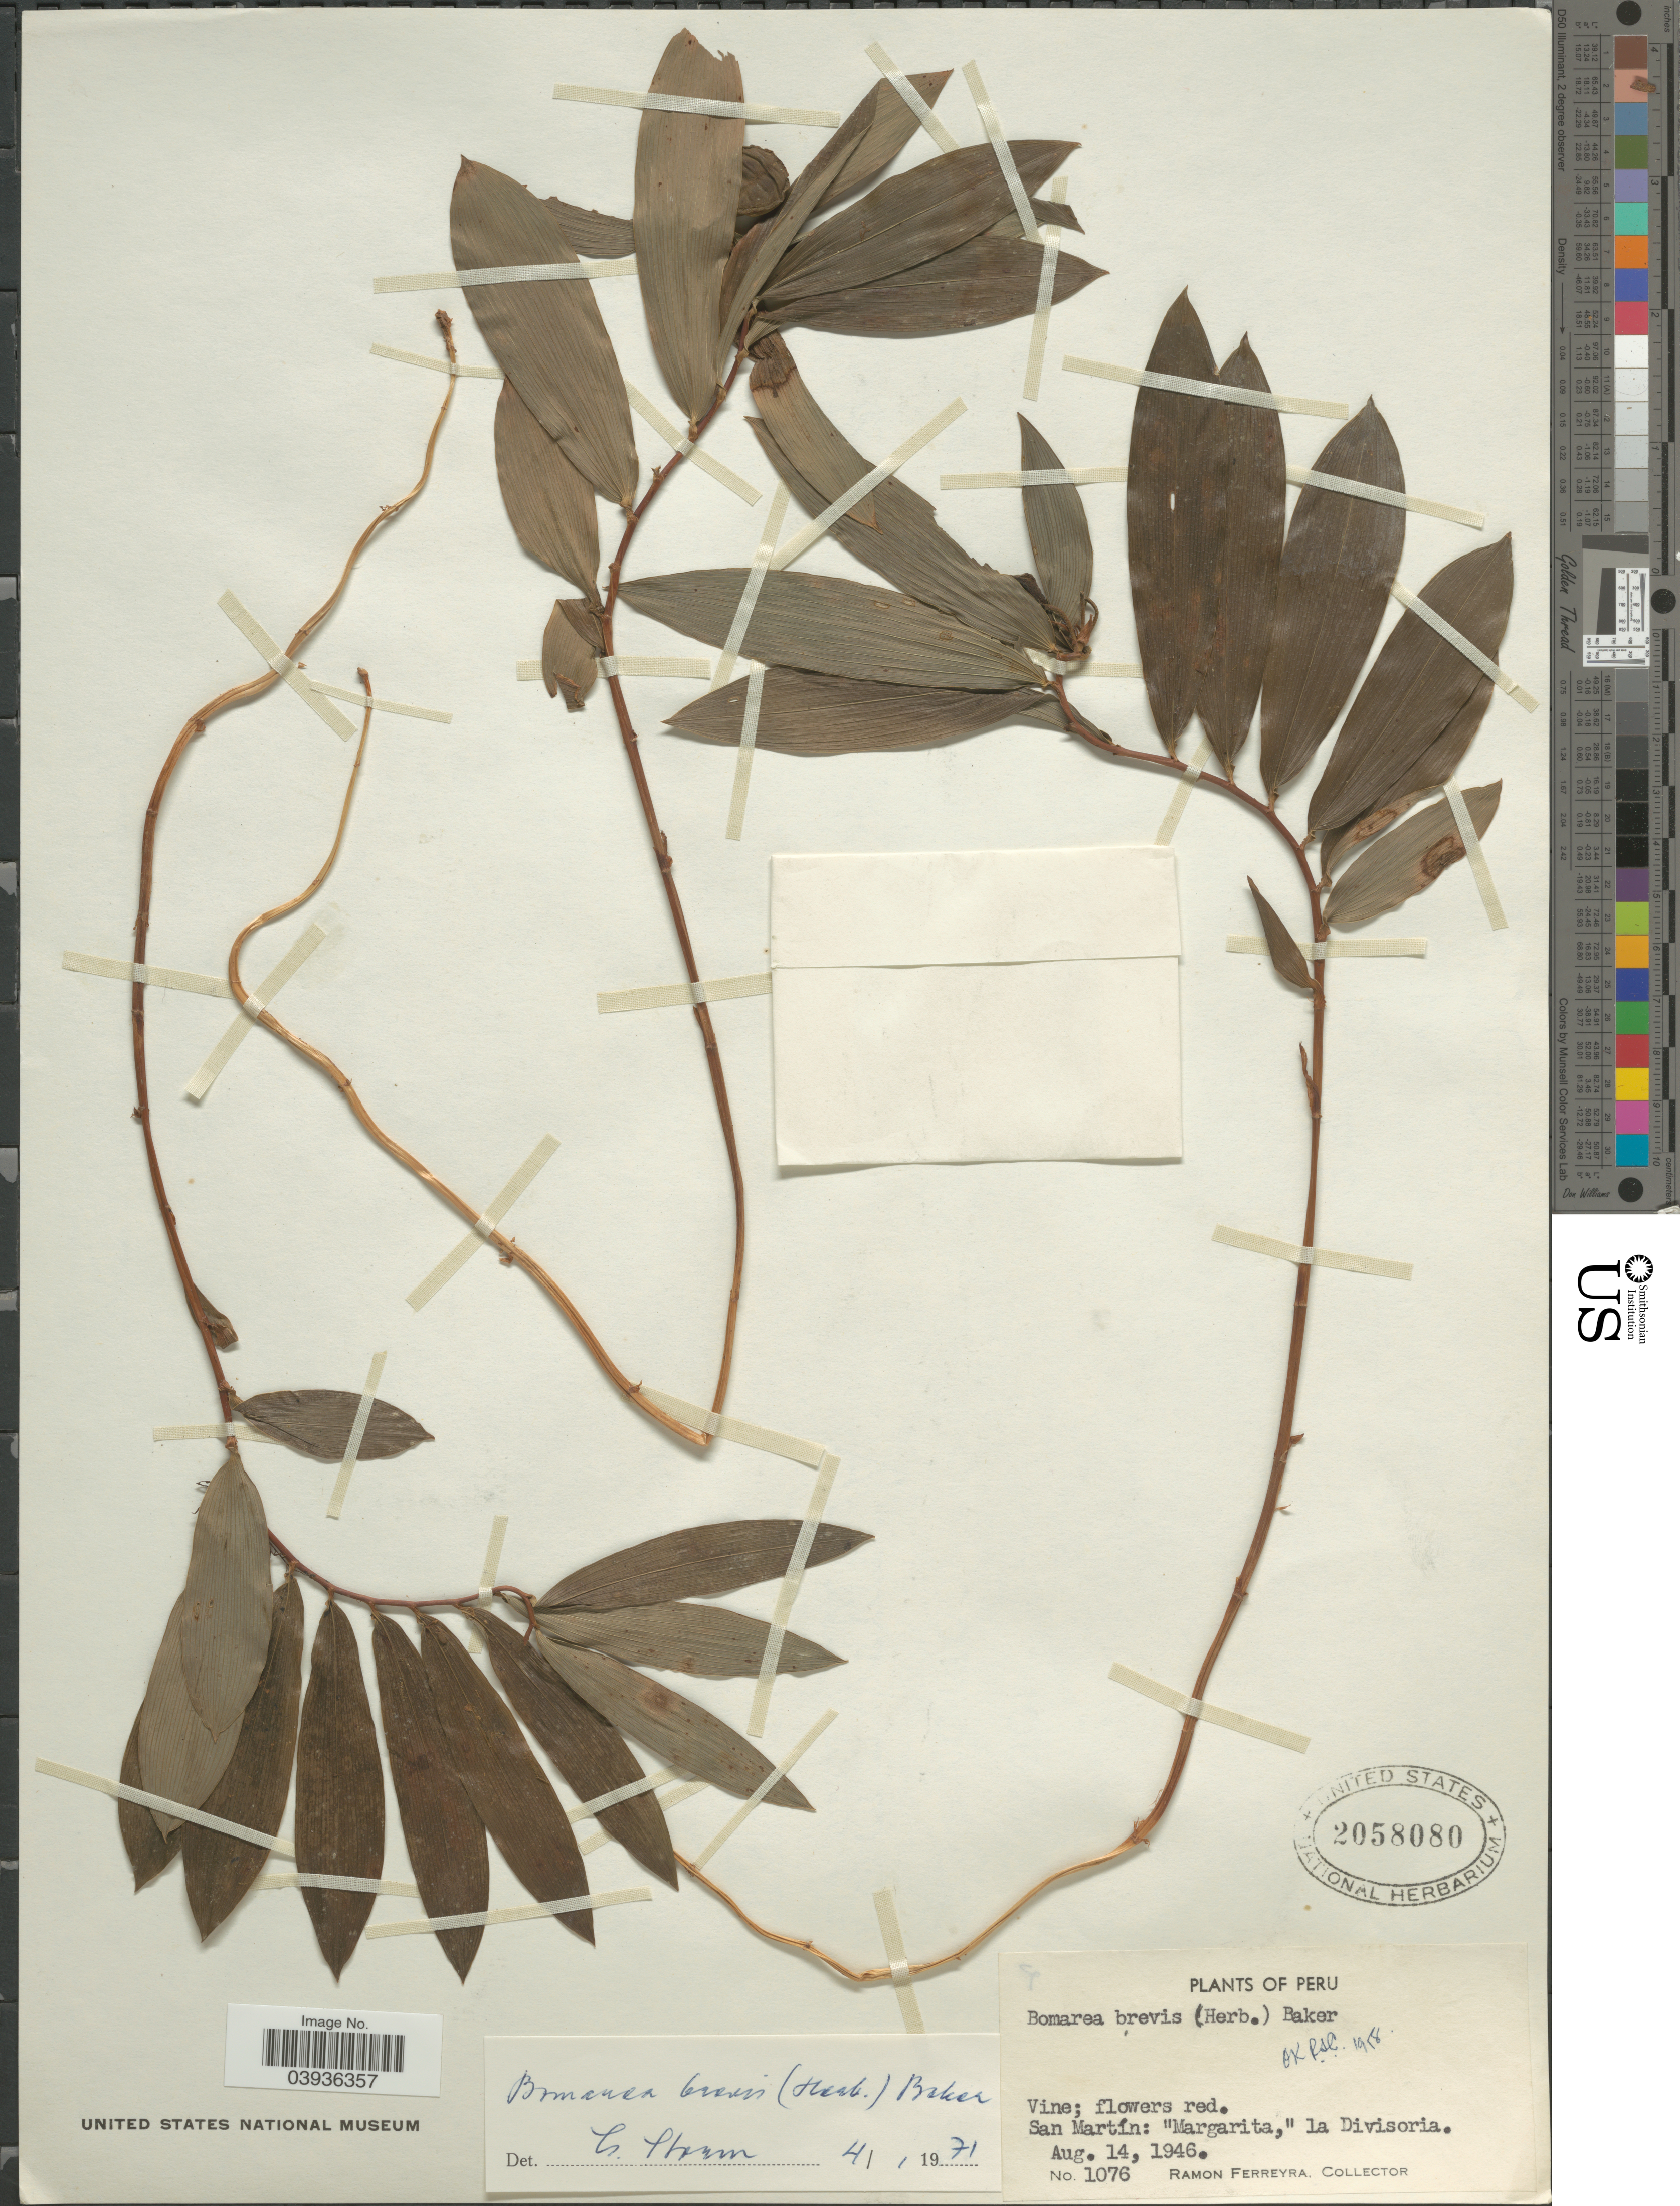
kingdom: Plantae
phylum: Tracheophyta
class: Liliopsida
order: Liliales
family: Alstroemeriaceae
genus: Bomarea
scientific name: Bomarea brevis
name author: (Herb.) Baker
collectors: R. A. Ferreyra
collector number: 1076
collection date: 1946-08-14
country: Peru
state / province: San Martín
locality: San Martín: 'Margarita,' la Divisoria.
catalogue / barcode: US 2058080